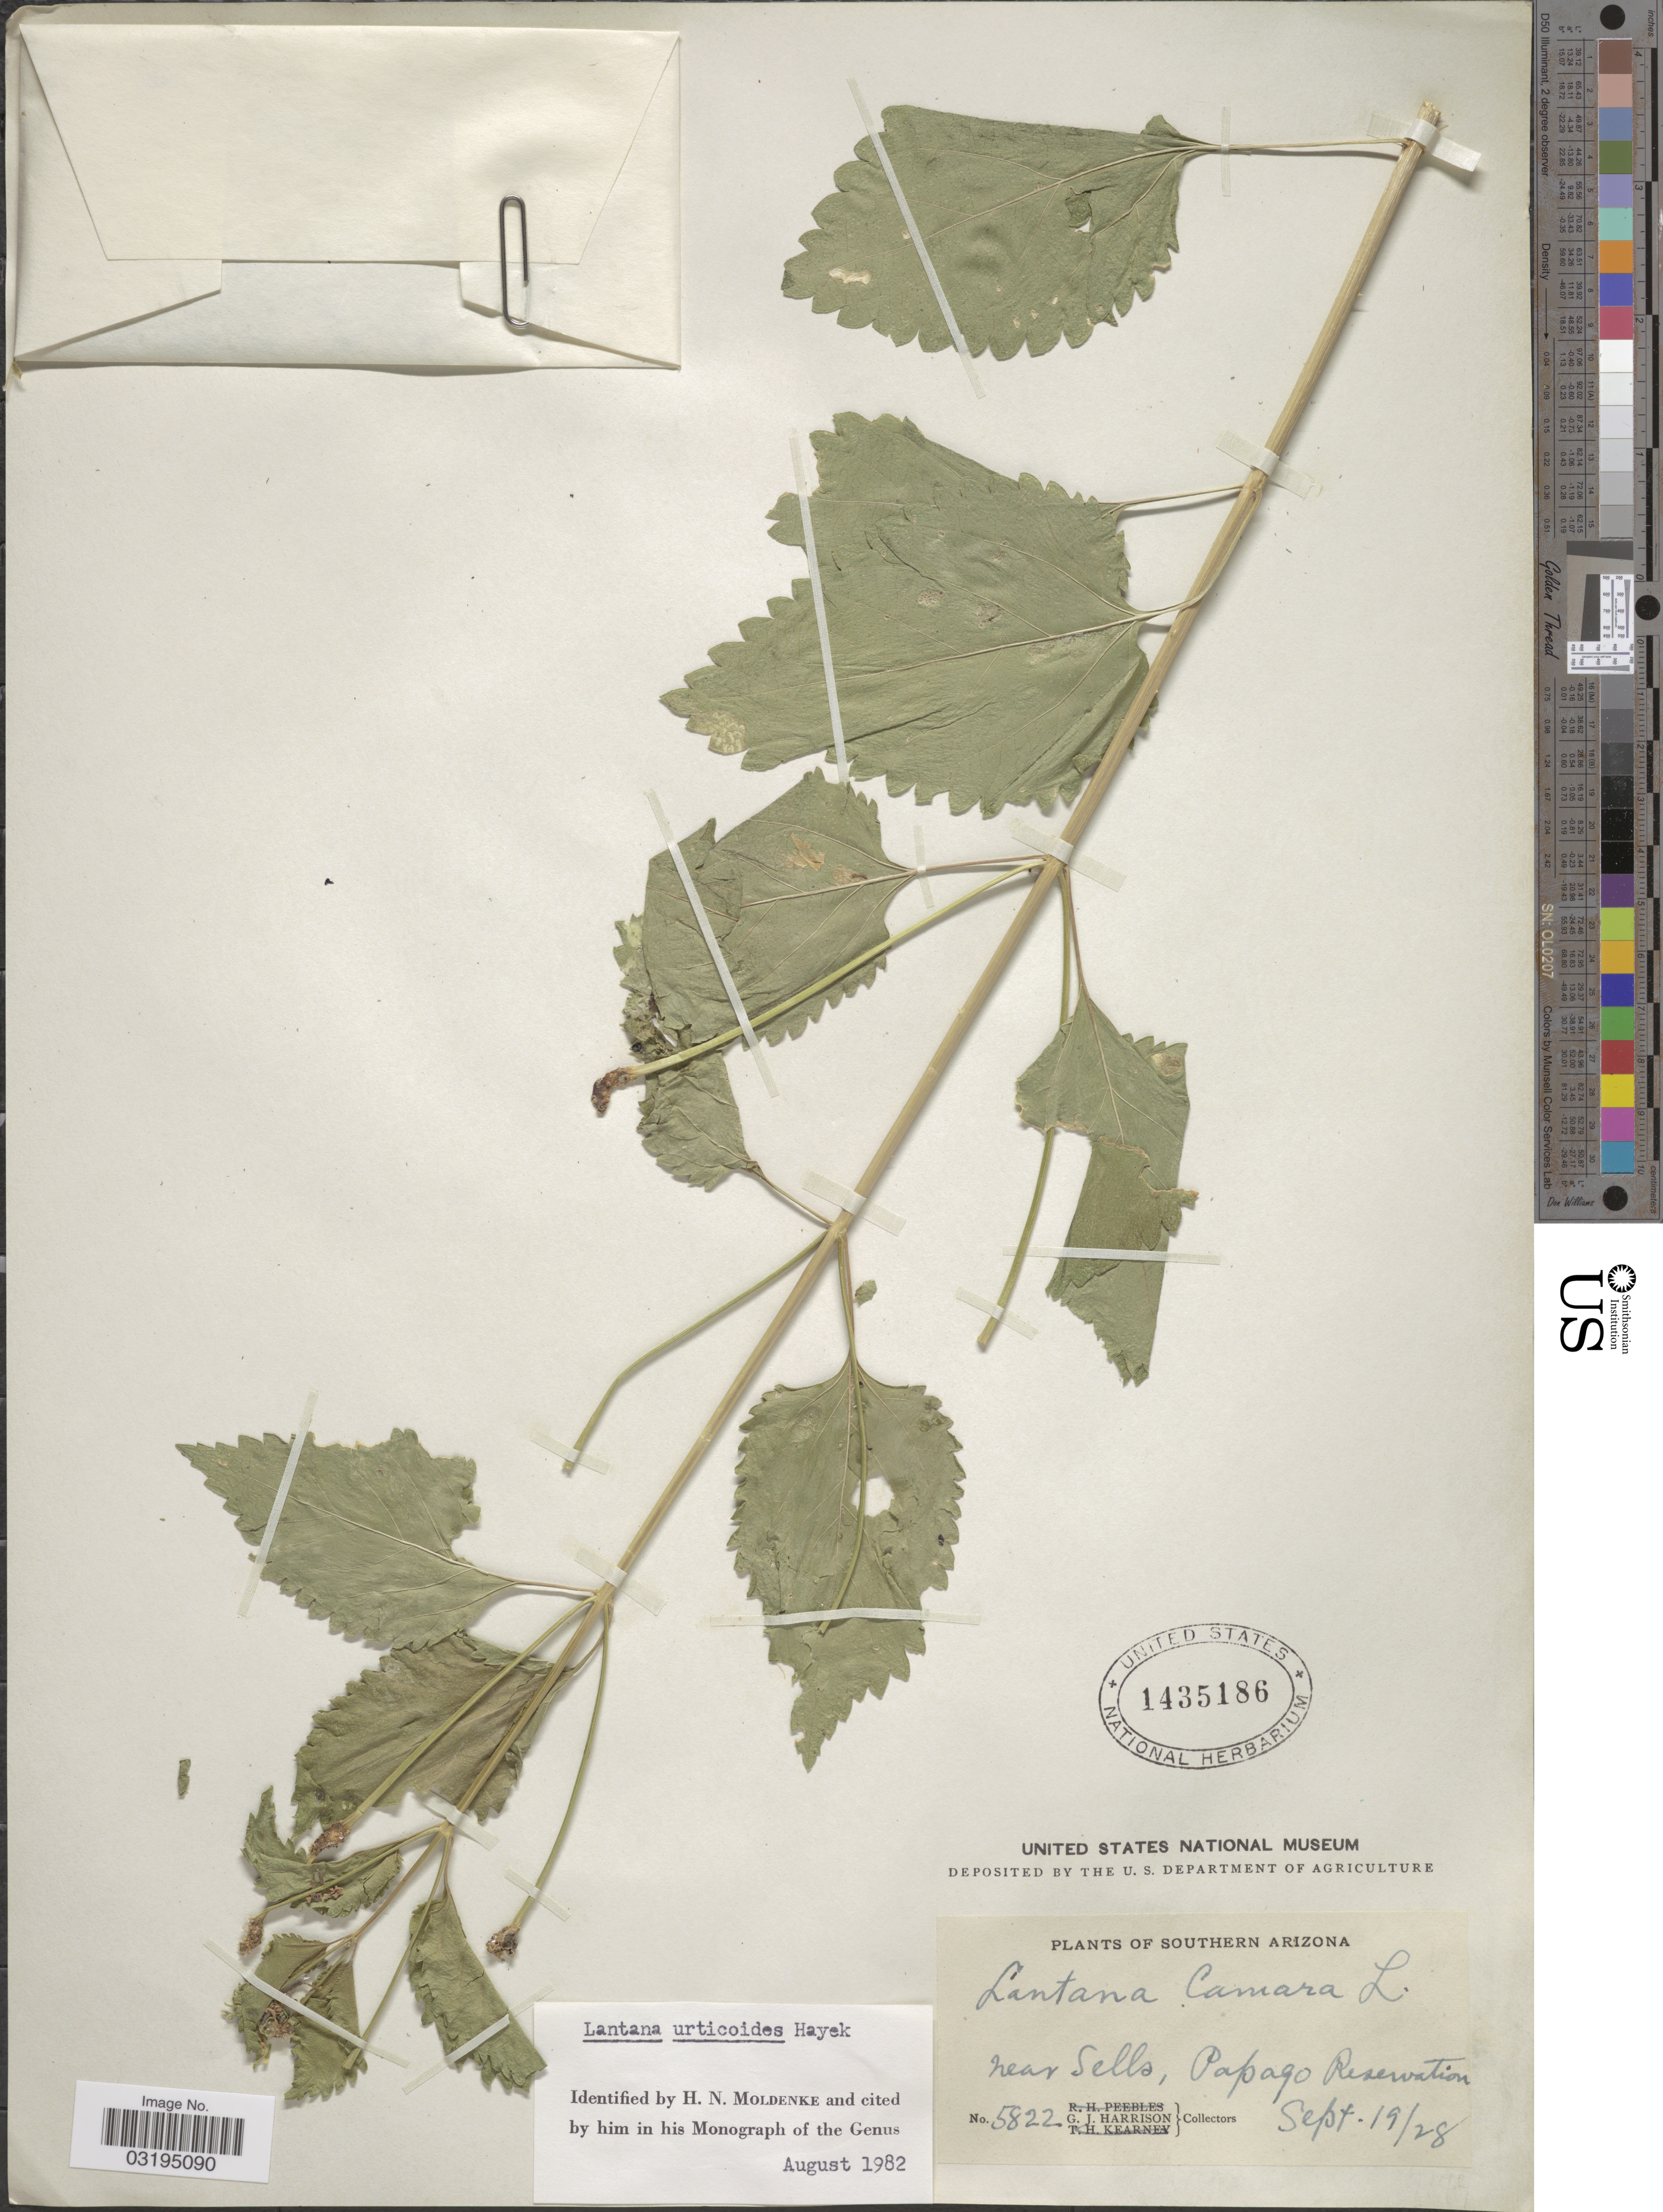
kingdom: Plantae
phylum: Tracheophyta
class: Magnoliopsida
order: Lamiales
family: Verbenaceae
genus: Lantana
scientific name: Lantana urticoides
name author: Hayek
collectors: G. J. Harrison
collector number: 5822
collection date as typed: Transcribed d/m/y: 19/9/28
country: United States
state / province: Arizona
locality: Southern Arizona. Near Sells, Papago Reservation.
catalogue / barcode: US 1435186